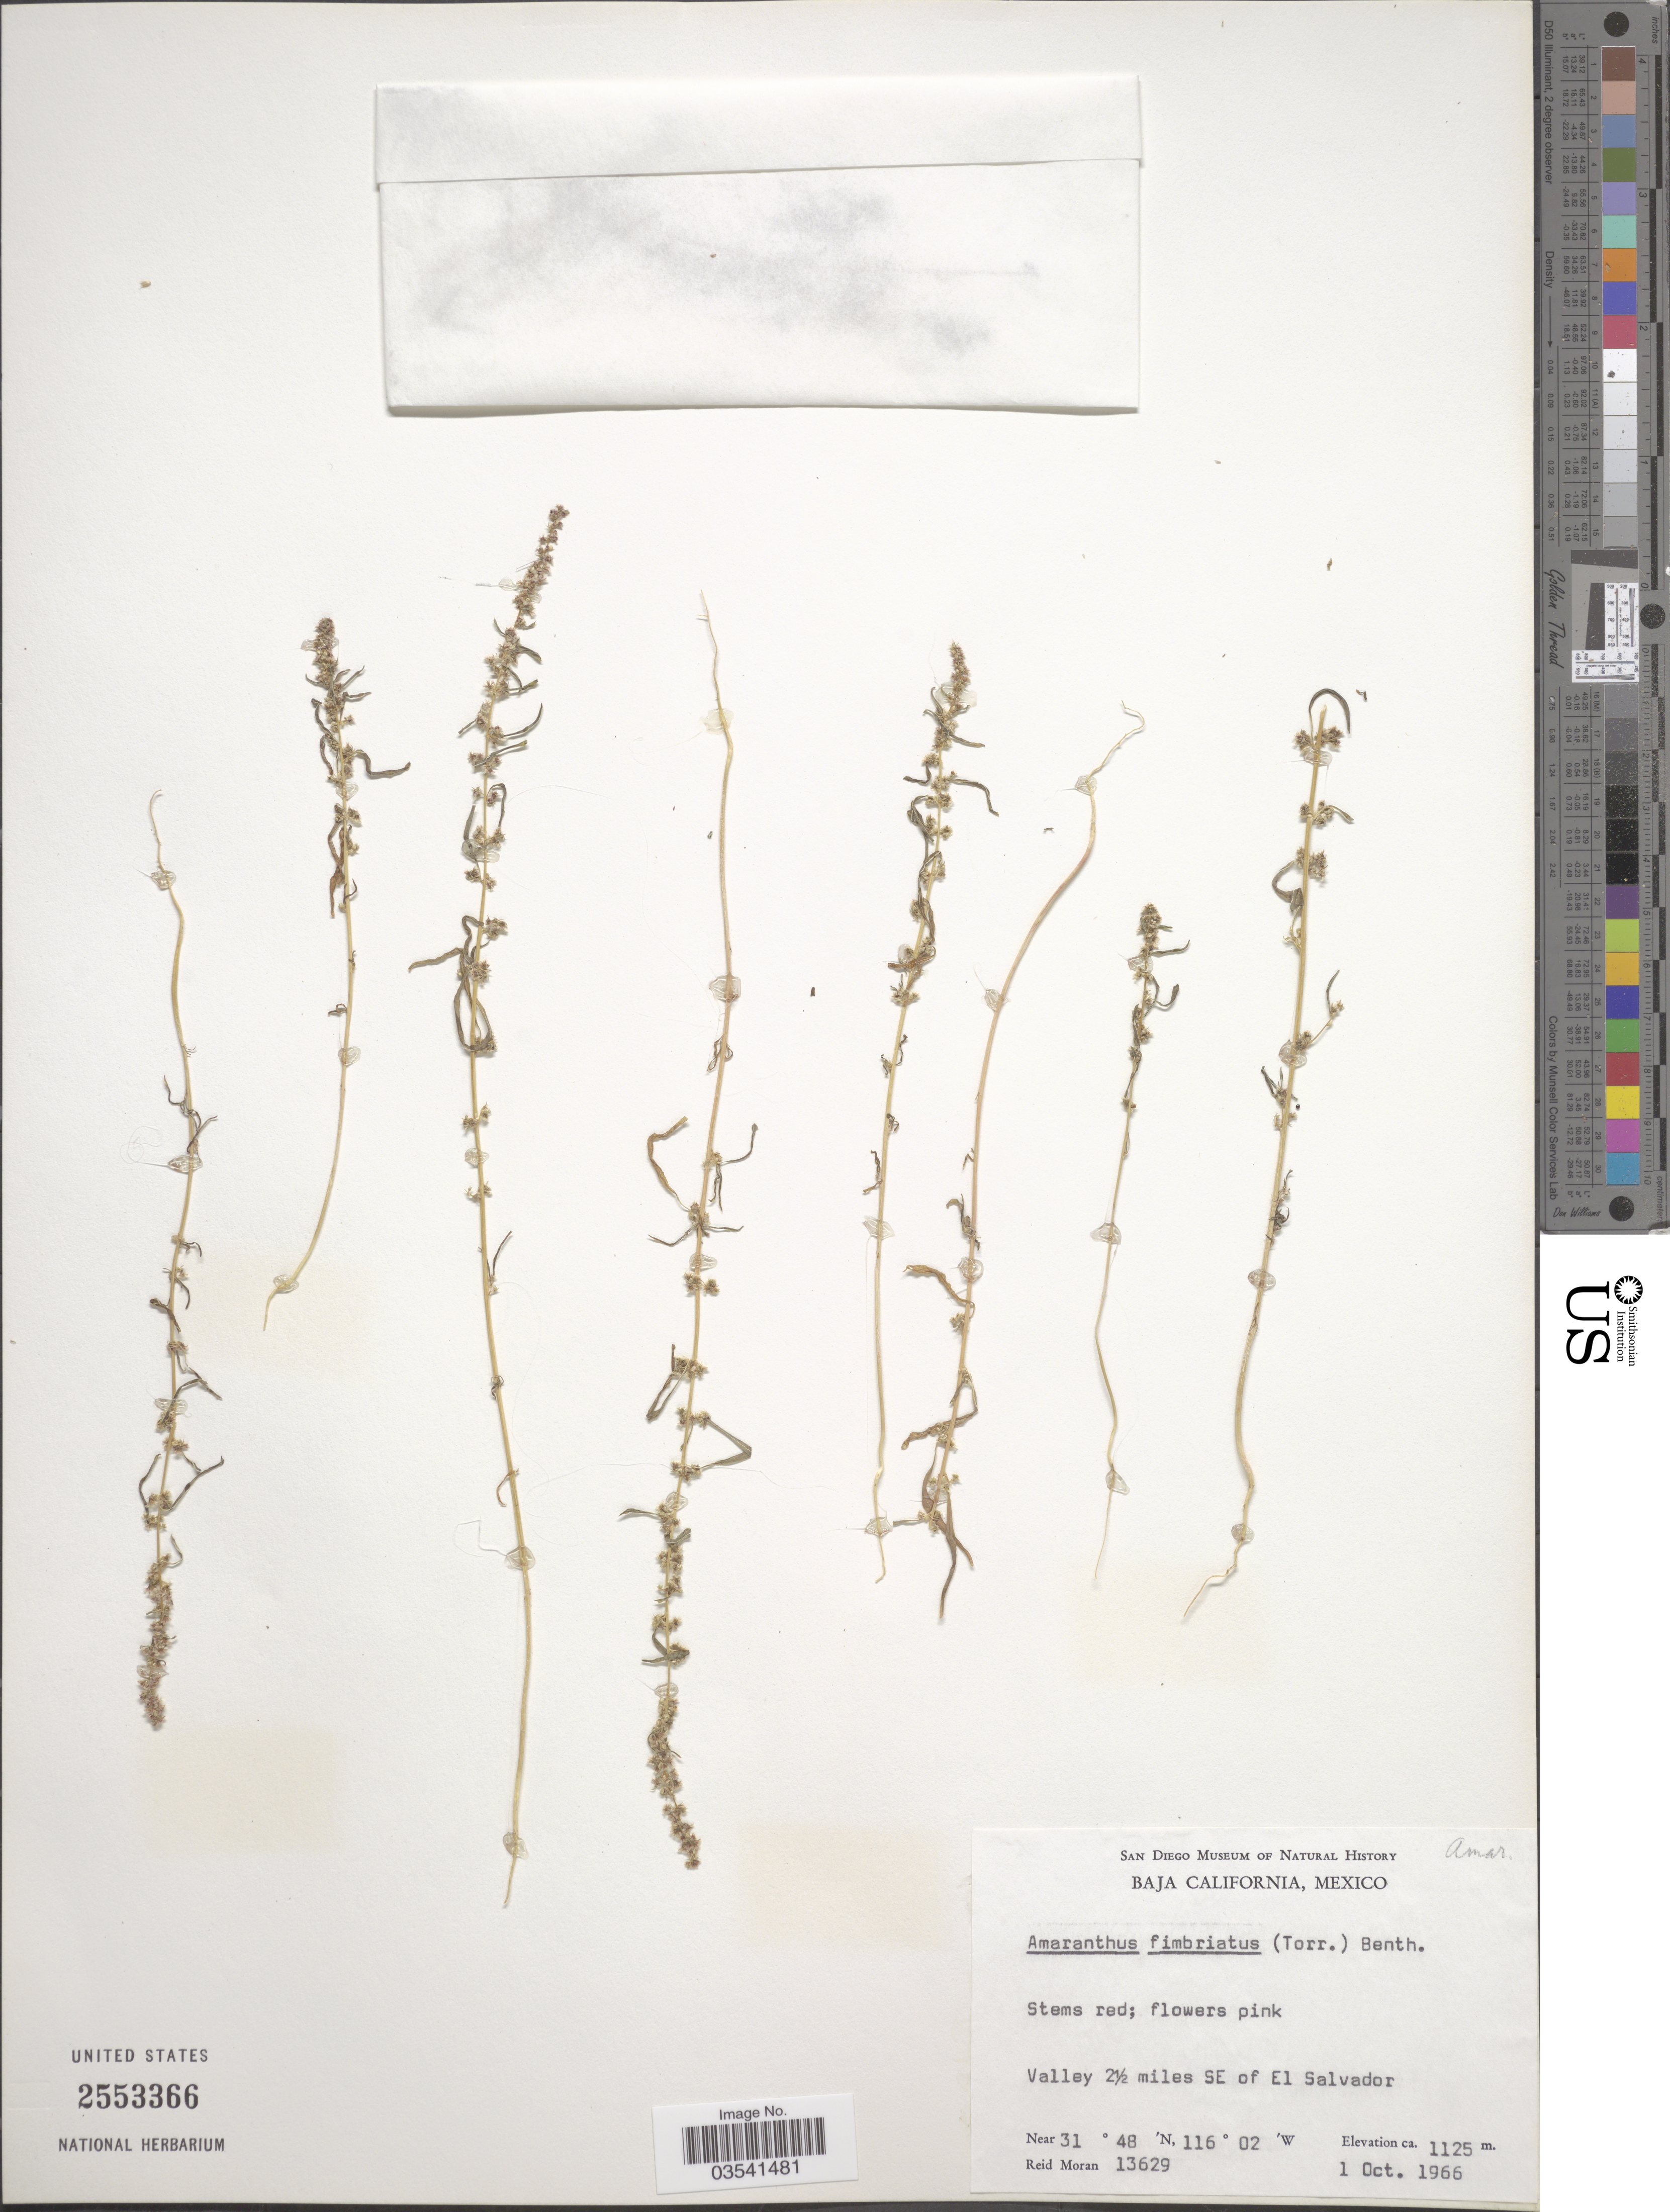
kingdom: Plantae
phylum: Tracheophyta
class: Magnoliopsida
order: Caryophyllales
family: Amaranthaceae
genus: Amaranthus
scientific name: Amaranthus fimbriatus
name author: (Torr.) Benth. ex S. Watson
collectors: R. Moran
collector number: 13629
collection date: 1966-10-01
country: Mexico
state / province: Baja California Norte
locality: Valley 2½ miles SE of El Salvador.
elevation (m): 1125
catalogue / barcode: US 2553366